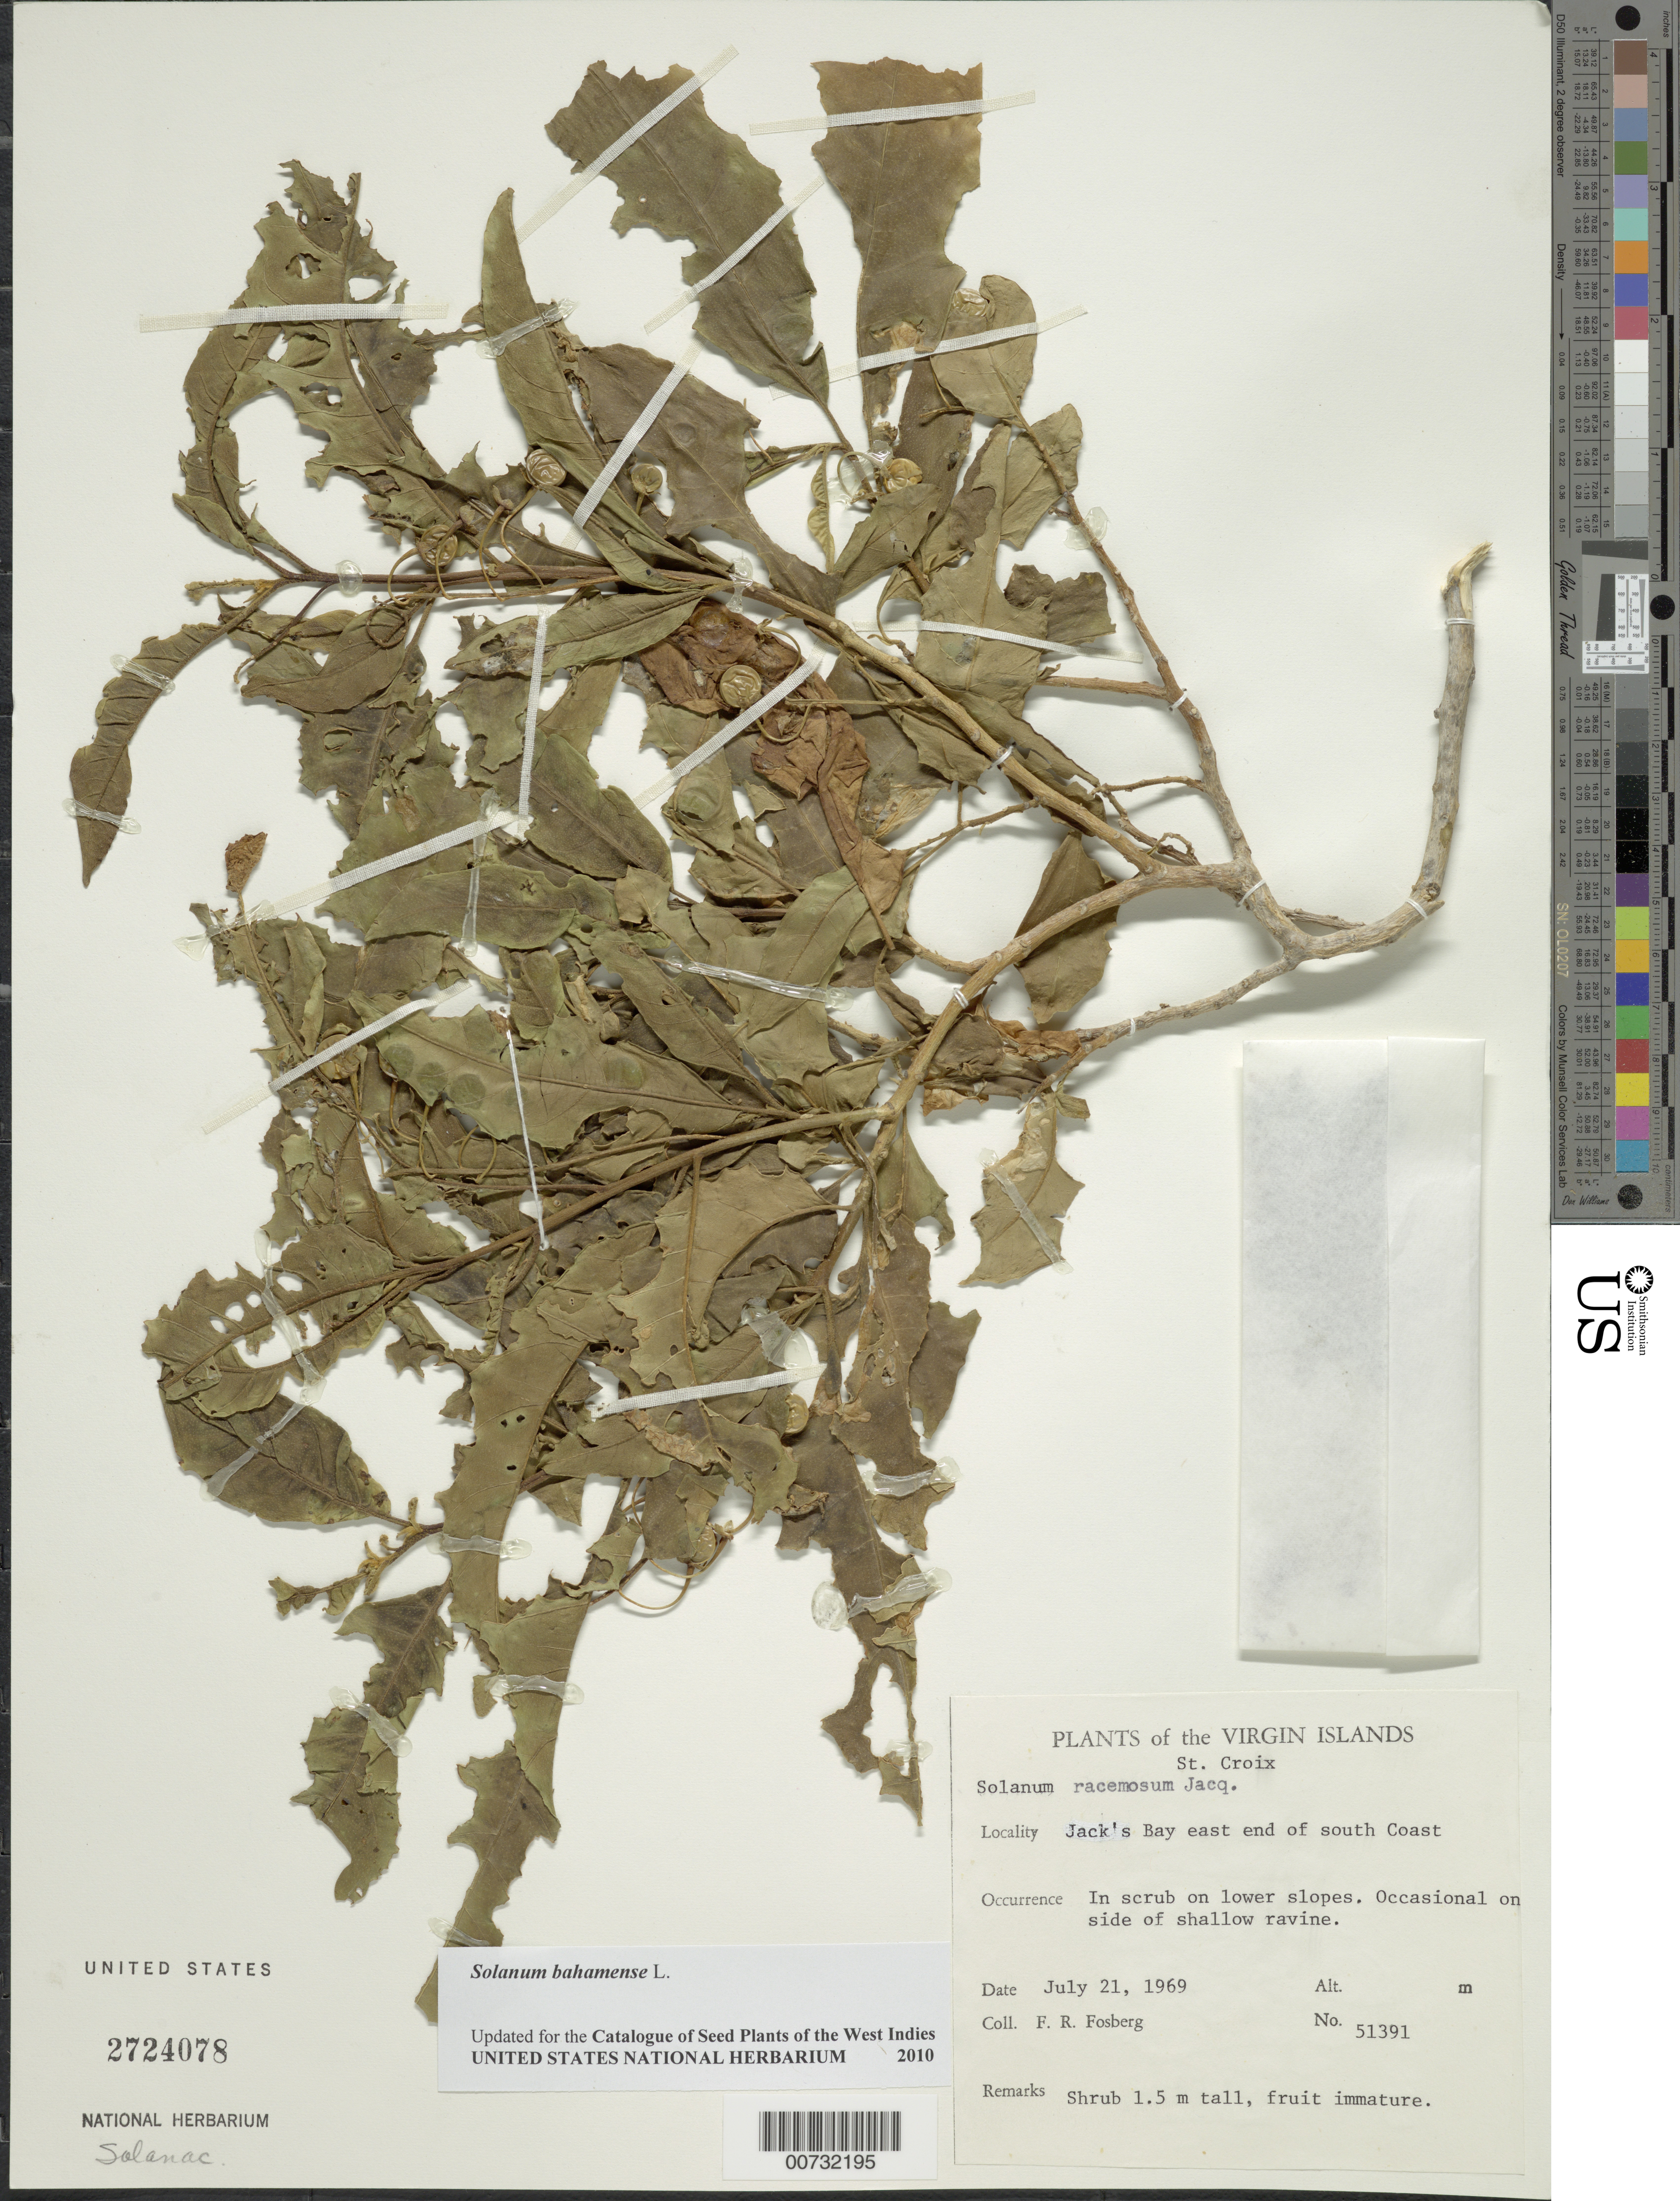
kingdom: Plantae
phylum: Tracheophyta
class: Magnoliopsida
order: Solanales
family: Solanaceae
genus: Solanum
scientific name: Solanum bahamense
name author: L.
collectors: F. R. Fosberg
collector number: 51391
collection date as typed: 21 Jul 1969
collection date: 1969-07-21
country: U.S. Virgin Islands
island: St. Croix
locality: Jack's Bay, E end of S coast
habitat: In scrub on lower slopes; occasional on side of shallow ravine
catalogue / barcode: US 2724078